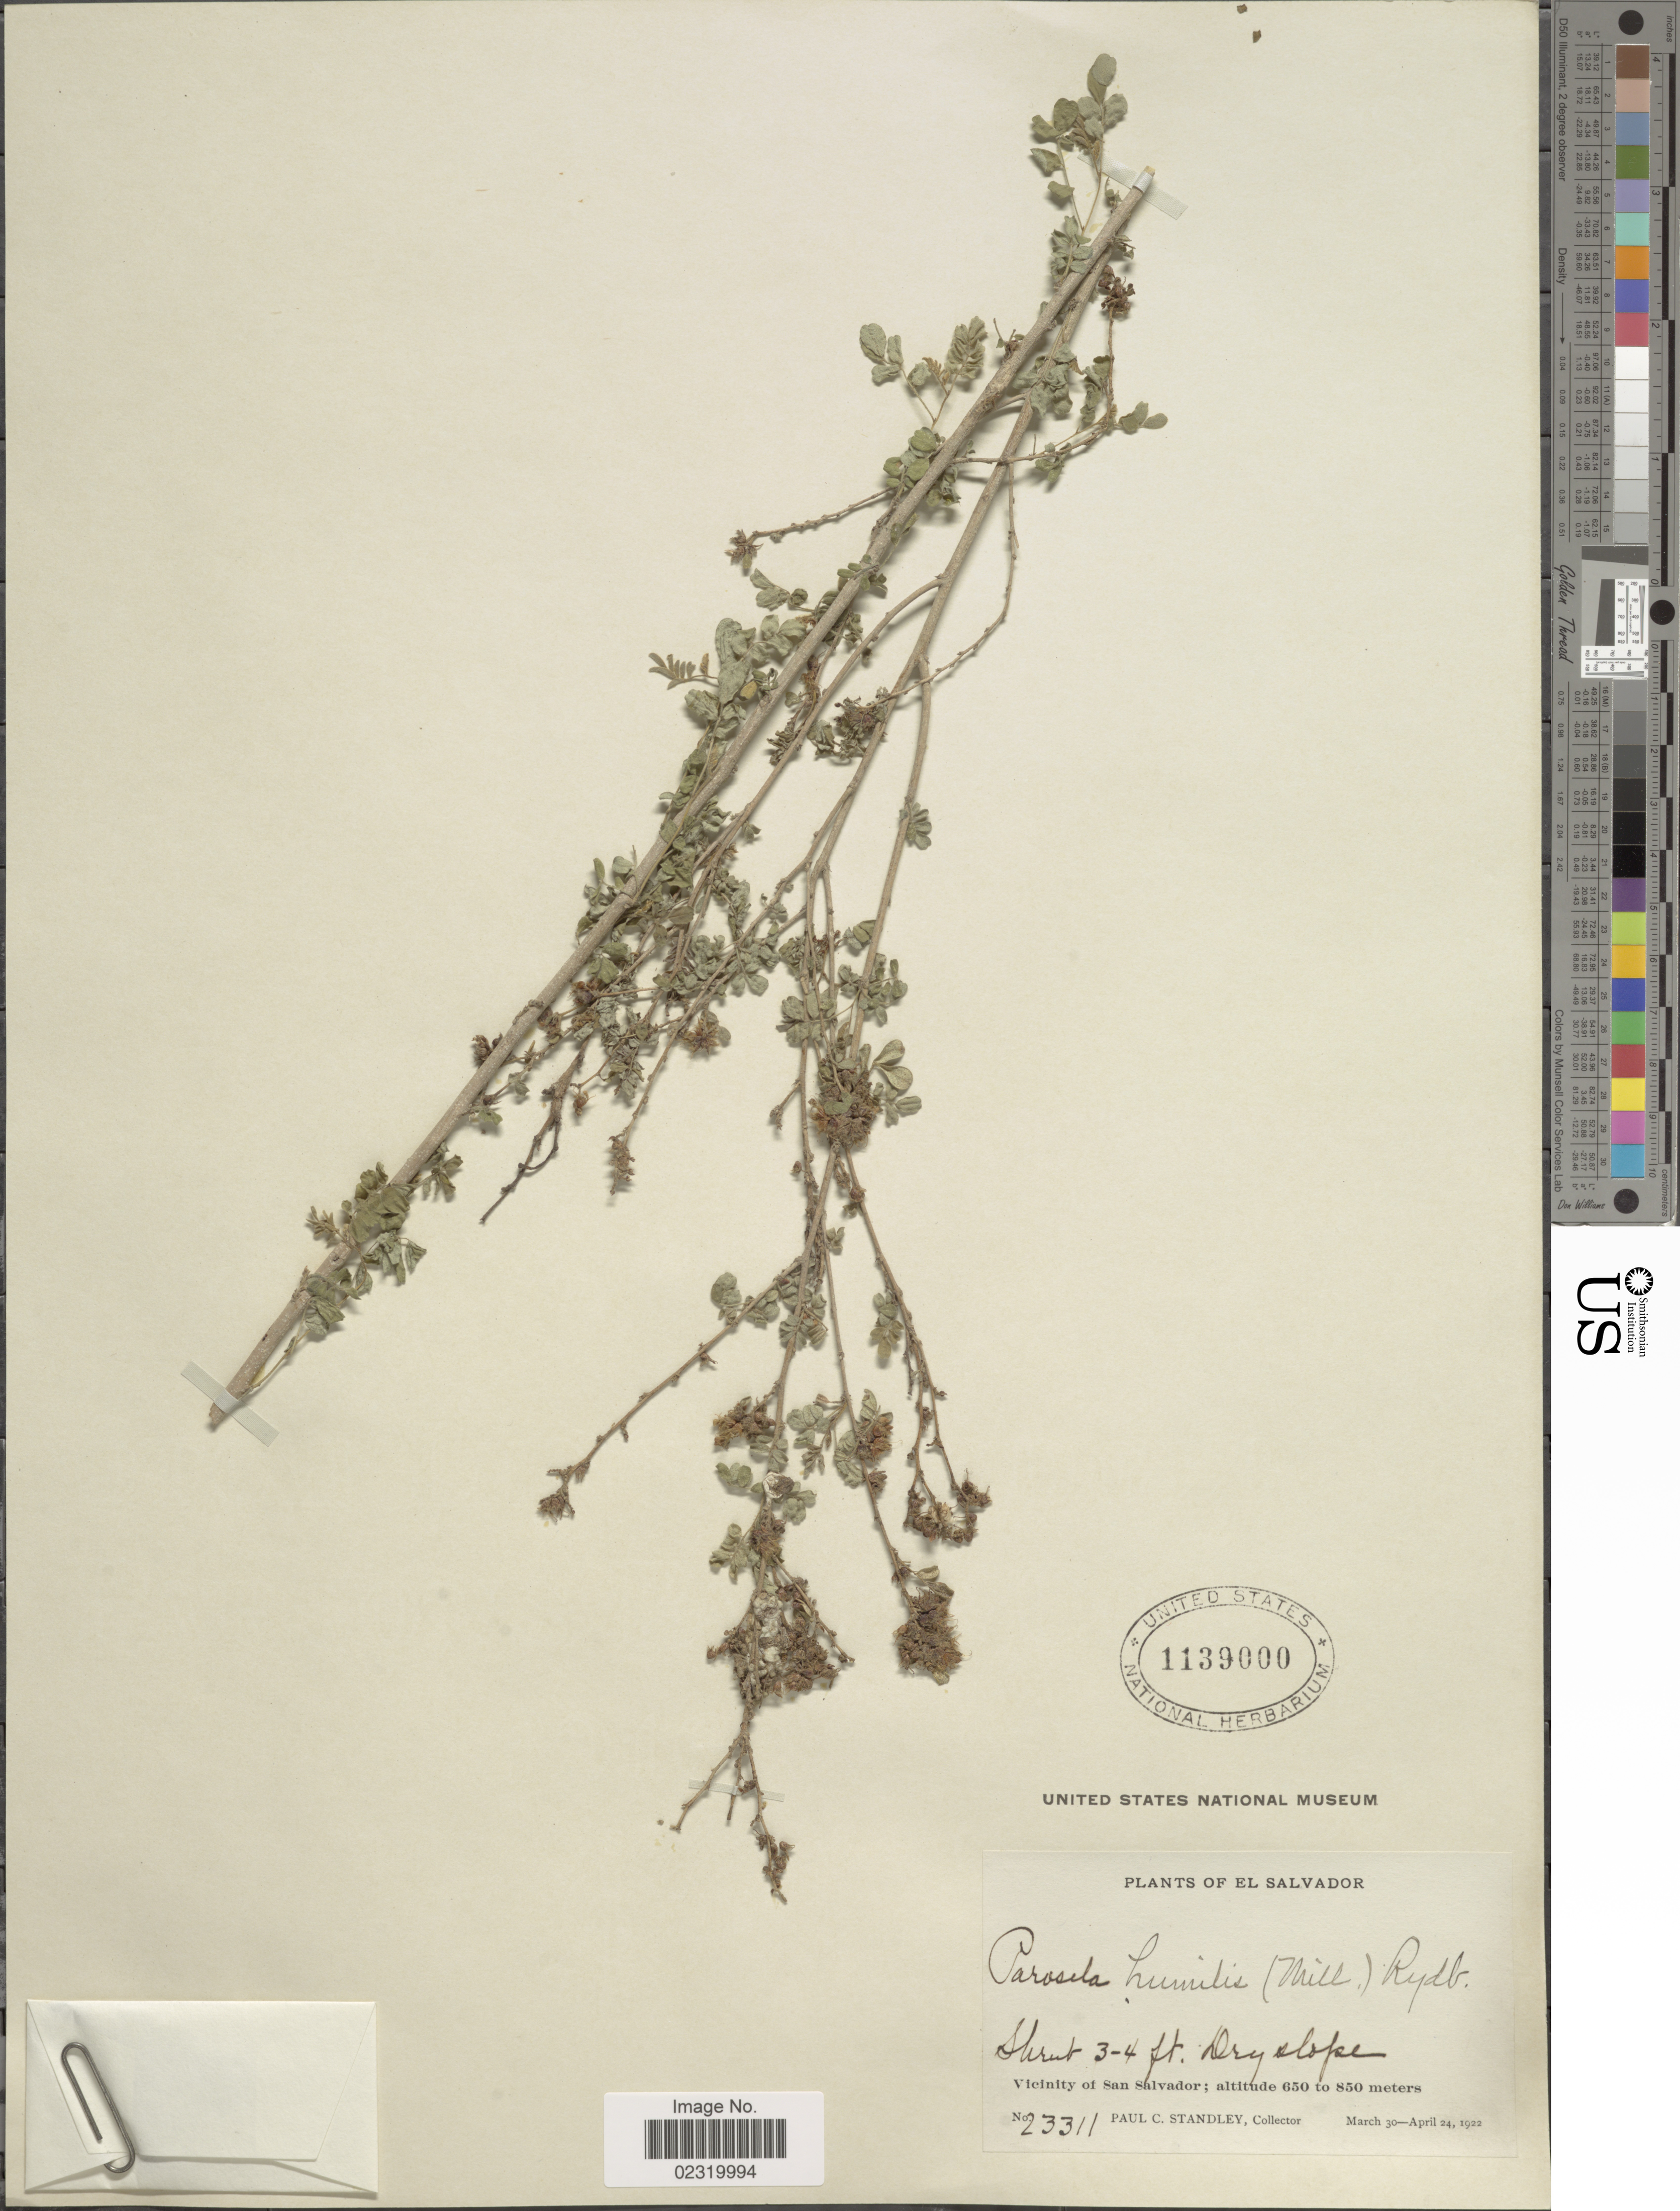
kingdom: Plantae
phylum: Tracheophyta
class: Magnoliopsida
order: Fabales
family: Fabaceae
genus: Dalea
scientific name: Dalea scandens var. vulneraria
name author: (Oerst.) Barneby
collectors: P. C. Standley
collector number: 23311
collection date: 1922-03-30/1922-04-24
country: El Salvador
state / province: San Salvador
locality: Vicinity of San Salvador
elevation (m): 650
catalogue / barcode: US 1139000